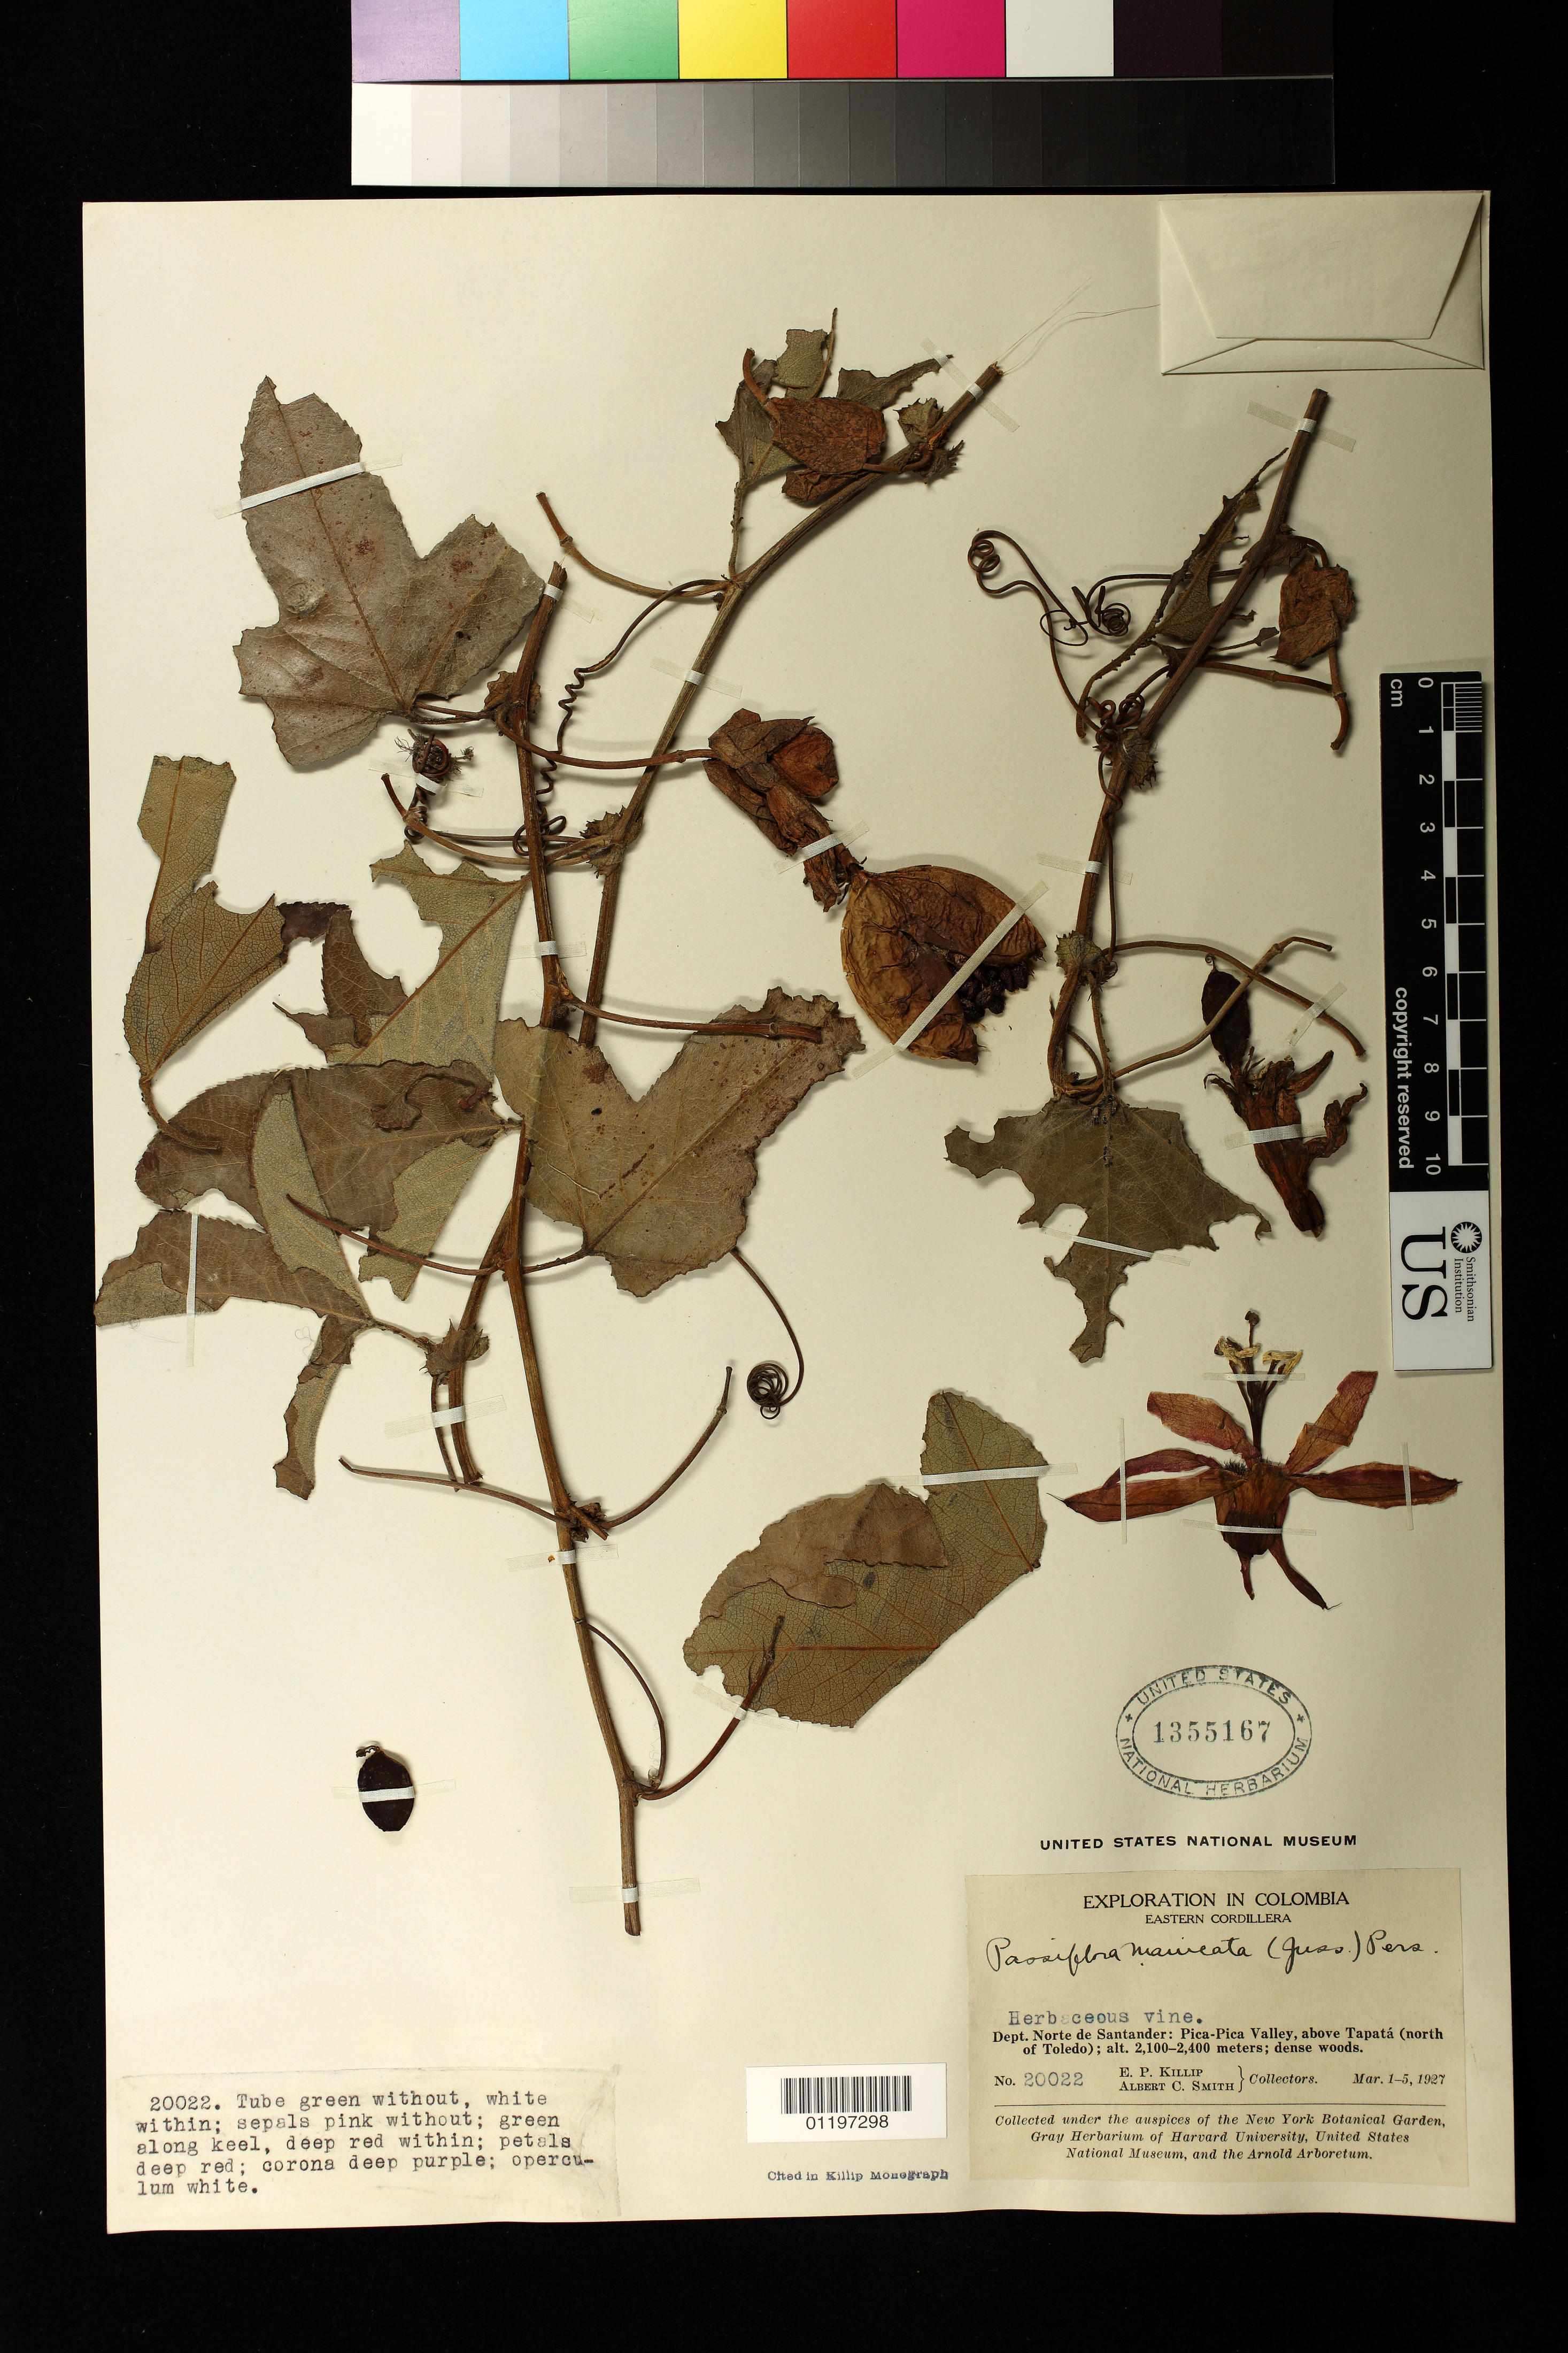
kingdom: Plantae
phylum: Tracheophyta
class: Magnoliopsida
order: Malpighiales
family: Passifloraceae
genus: Passiflora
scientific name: Passiflora manicata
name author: (Juss.) Pers.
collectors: E. P. Killip & A. C. Smith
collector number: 20022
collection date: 1927-03-01/1927-03-05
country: Colombia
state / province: Norte de Santander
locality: Pica - Pica Valley, above Tapata ( north of Toledo). Eastern Cordillera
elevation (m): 2100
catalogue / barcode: US 1355167